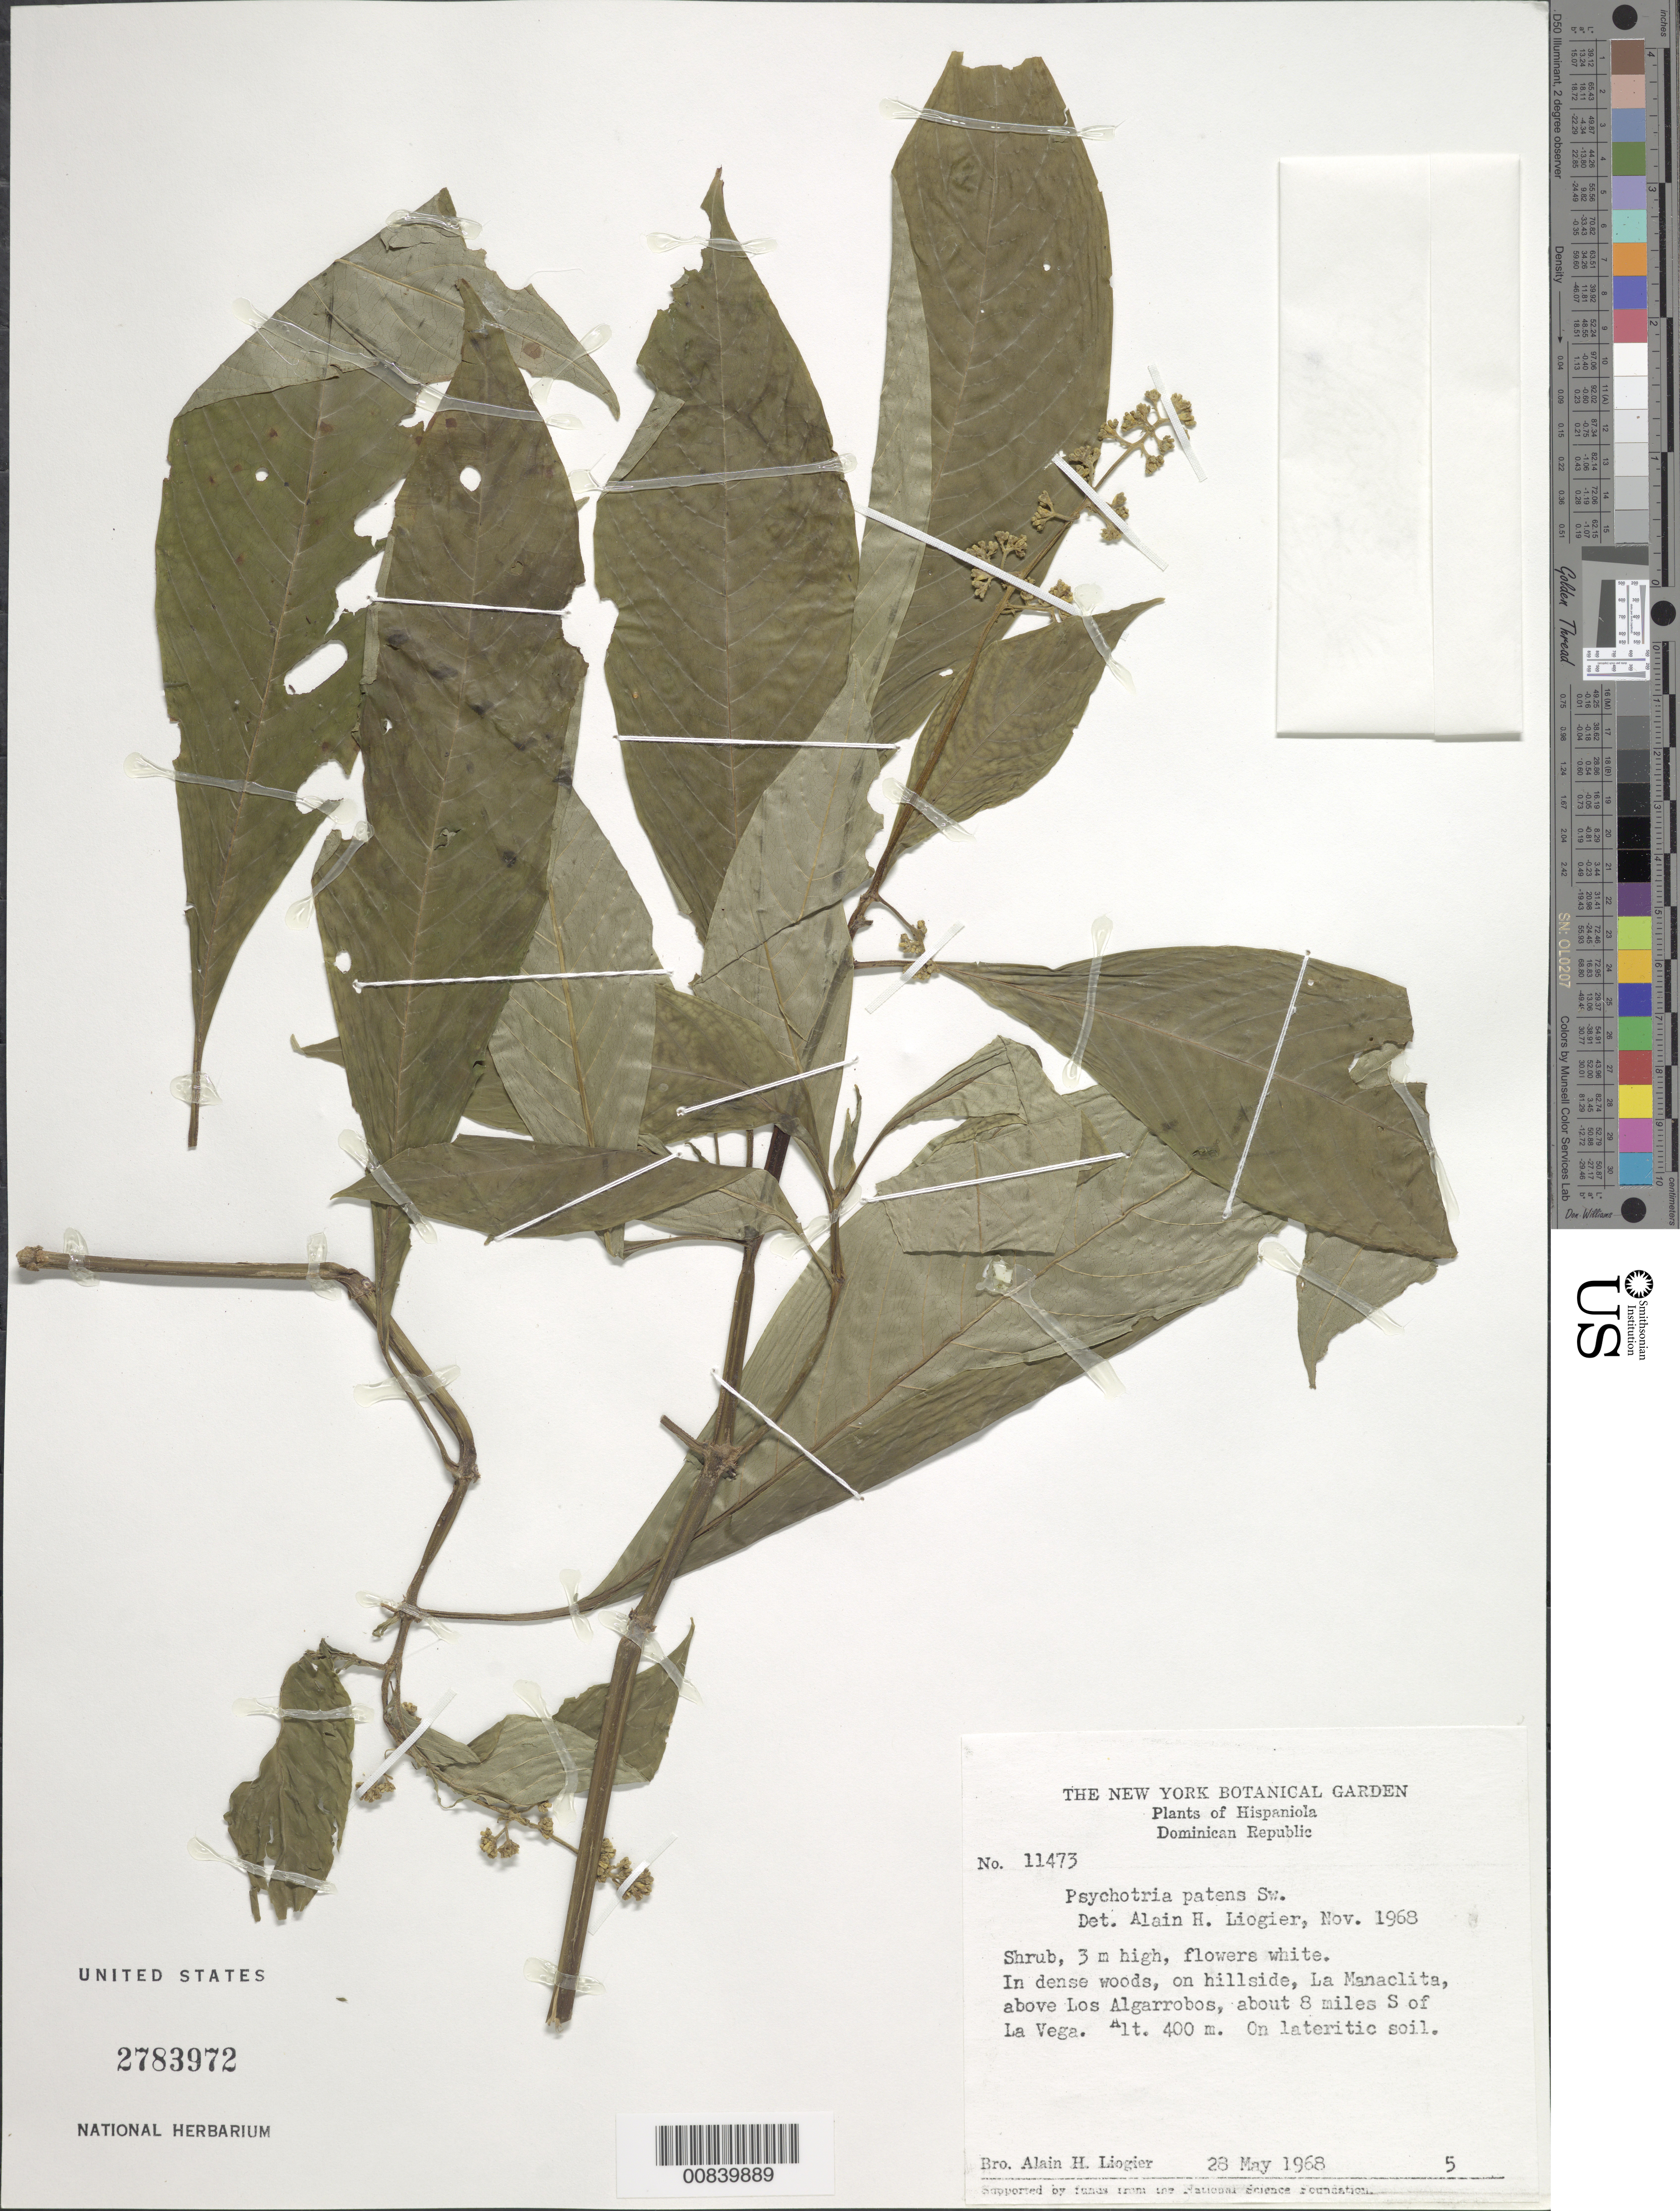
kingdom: Plantae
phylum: Tracheophyta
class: Magnoliopsida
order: Gentianales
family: Rubiaceae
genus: Psychotria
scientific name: Psychotria patens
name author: Sw.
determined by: Liogier, Alain H.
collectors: A. H. Liogier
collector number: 11473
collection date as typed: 28 May 1968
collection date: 1968-05-28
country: Dominican Republic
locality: La Manaclita, above Los Algarrobos, about 8 miles S of La Vega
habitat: In dense woods, on hillside. On laterititc soil.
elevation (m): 400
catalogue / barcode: US 2783972